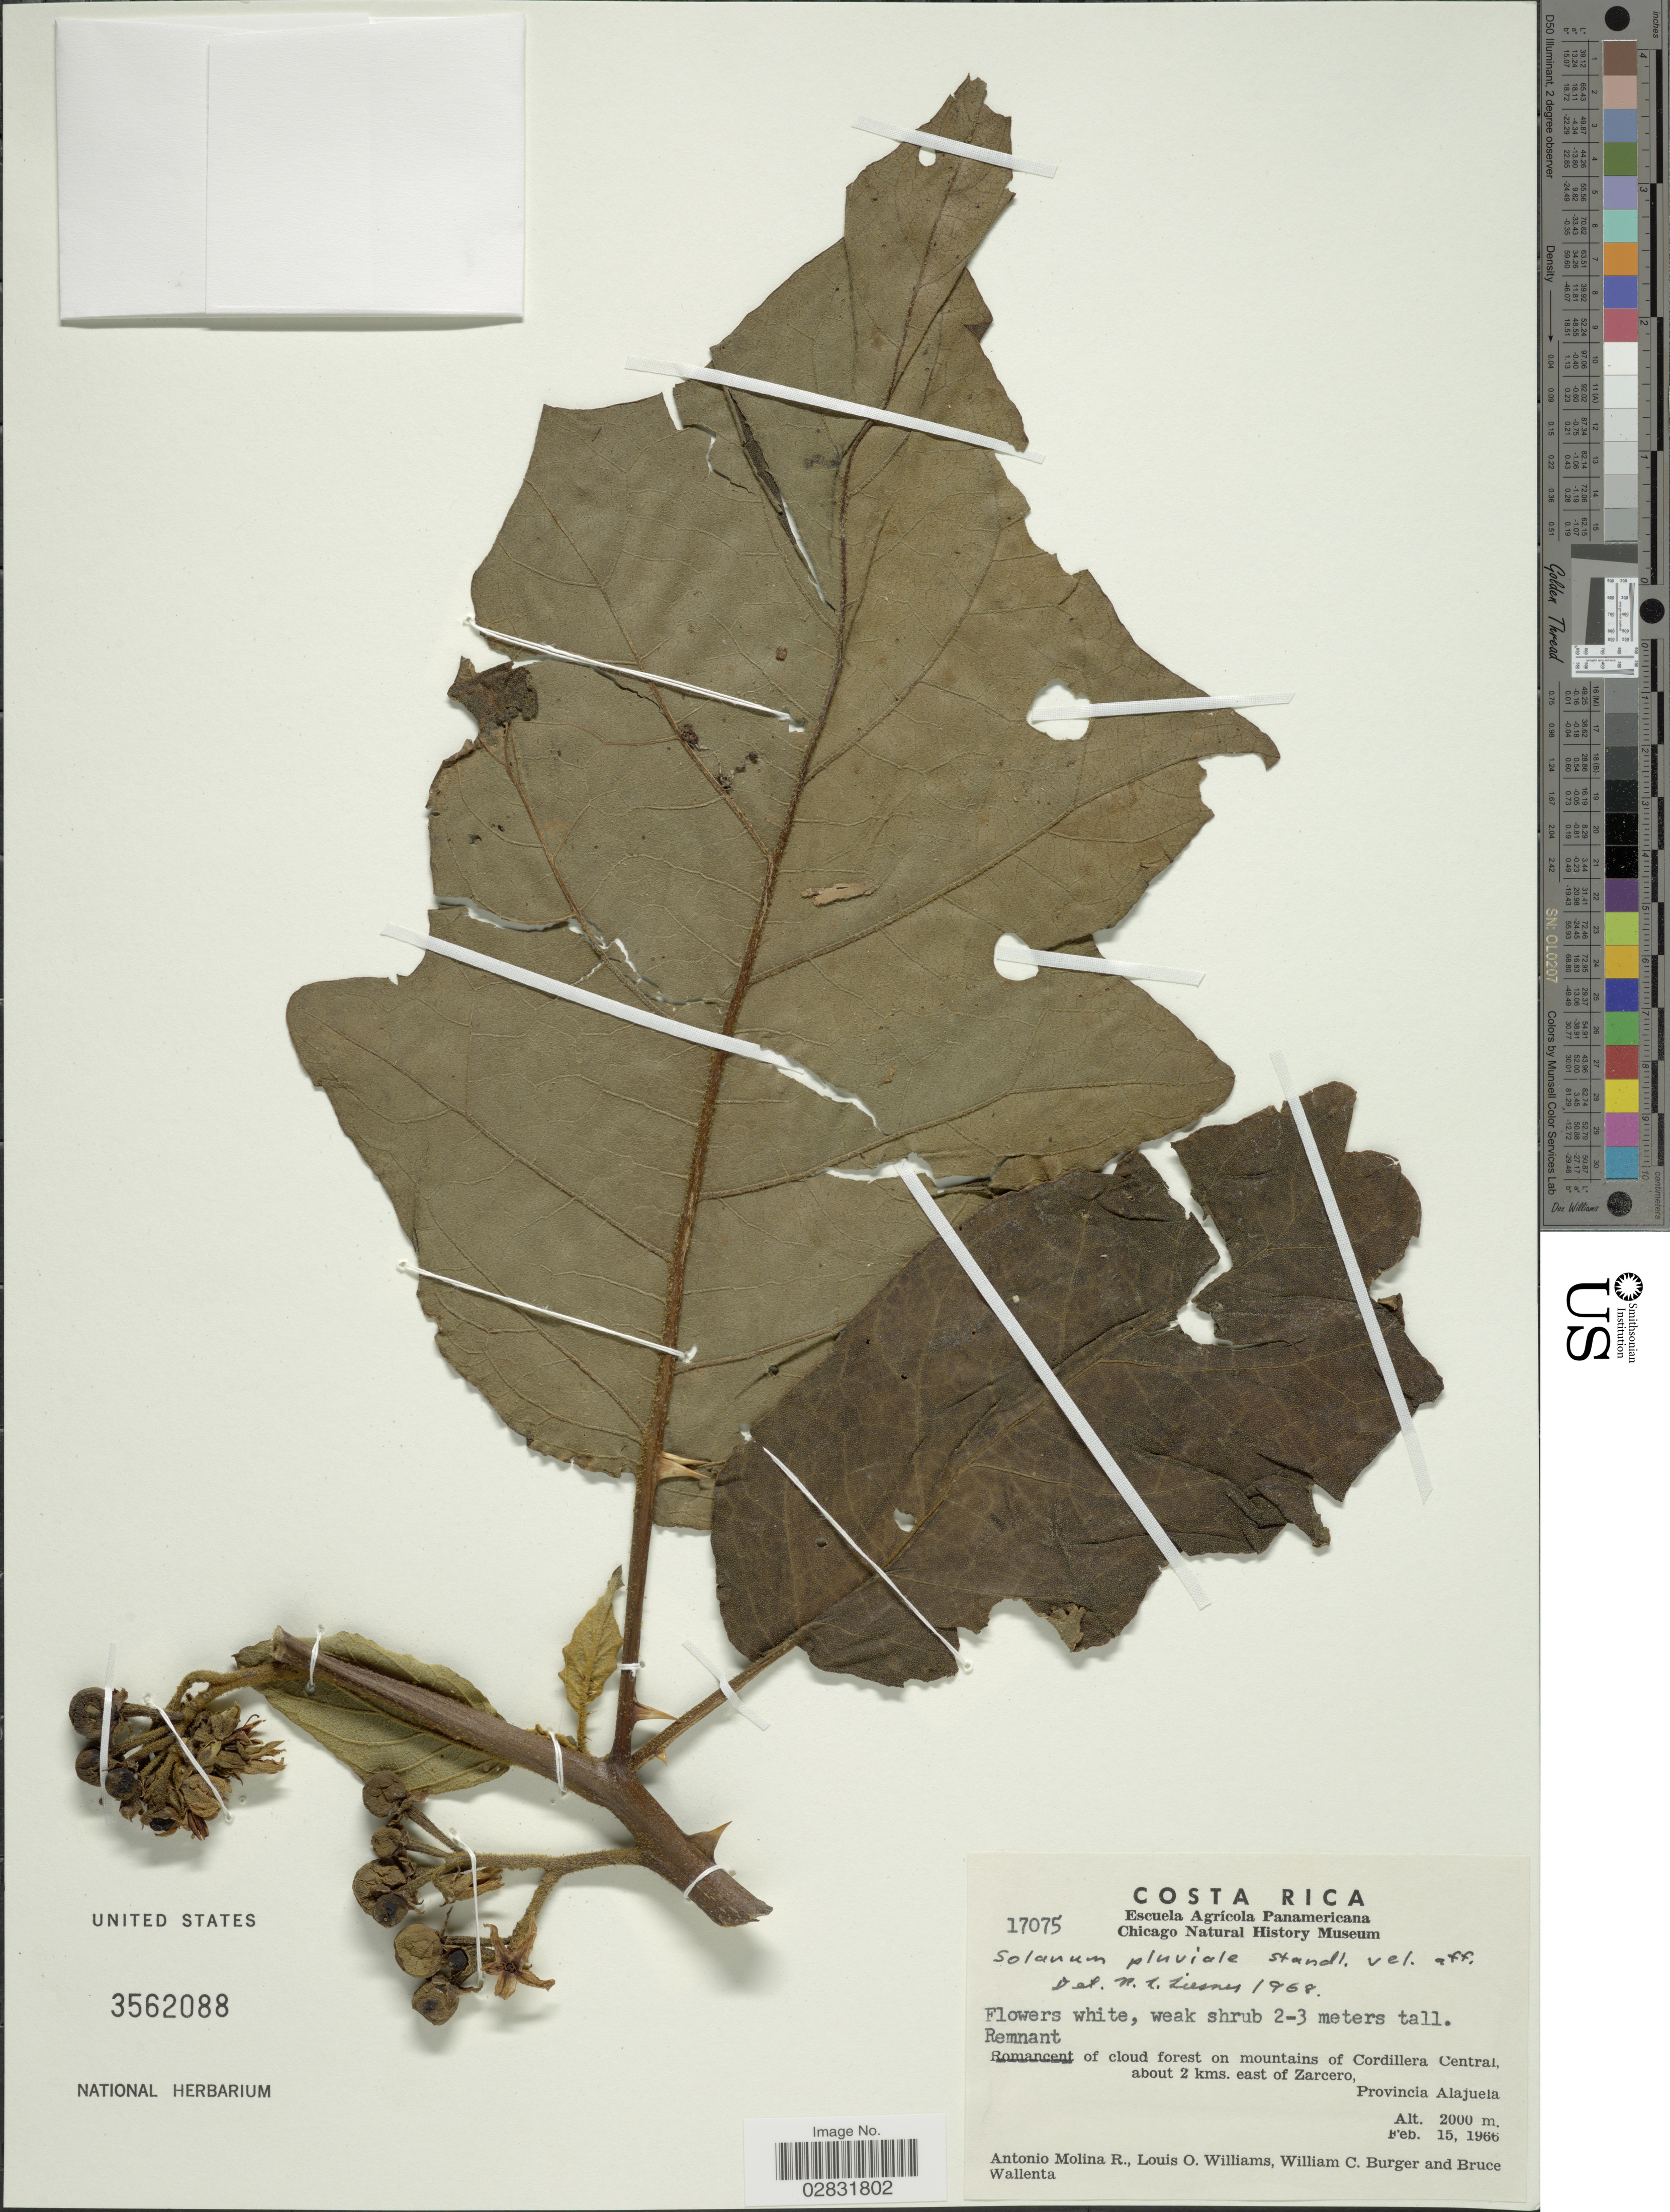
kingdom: Plantae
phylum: Tracheophyta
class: Magnoliopsida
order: Solanales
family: Solanaceae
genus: Solanum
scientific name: Solanum pluviale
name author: Standl.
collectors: A. Molina R., L. O. Williams, W. Burger & B. Wallenta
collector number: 17075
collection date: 1966-02-15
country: Costa Rica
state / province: Alajuela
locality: Remnant of cloud forest on mountains of Cordillera Central, about 2 kms. east of Zarcero.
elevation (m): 2000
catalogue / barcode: US 3562088